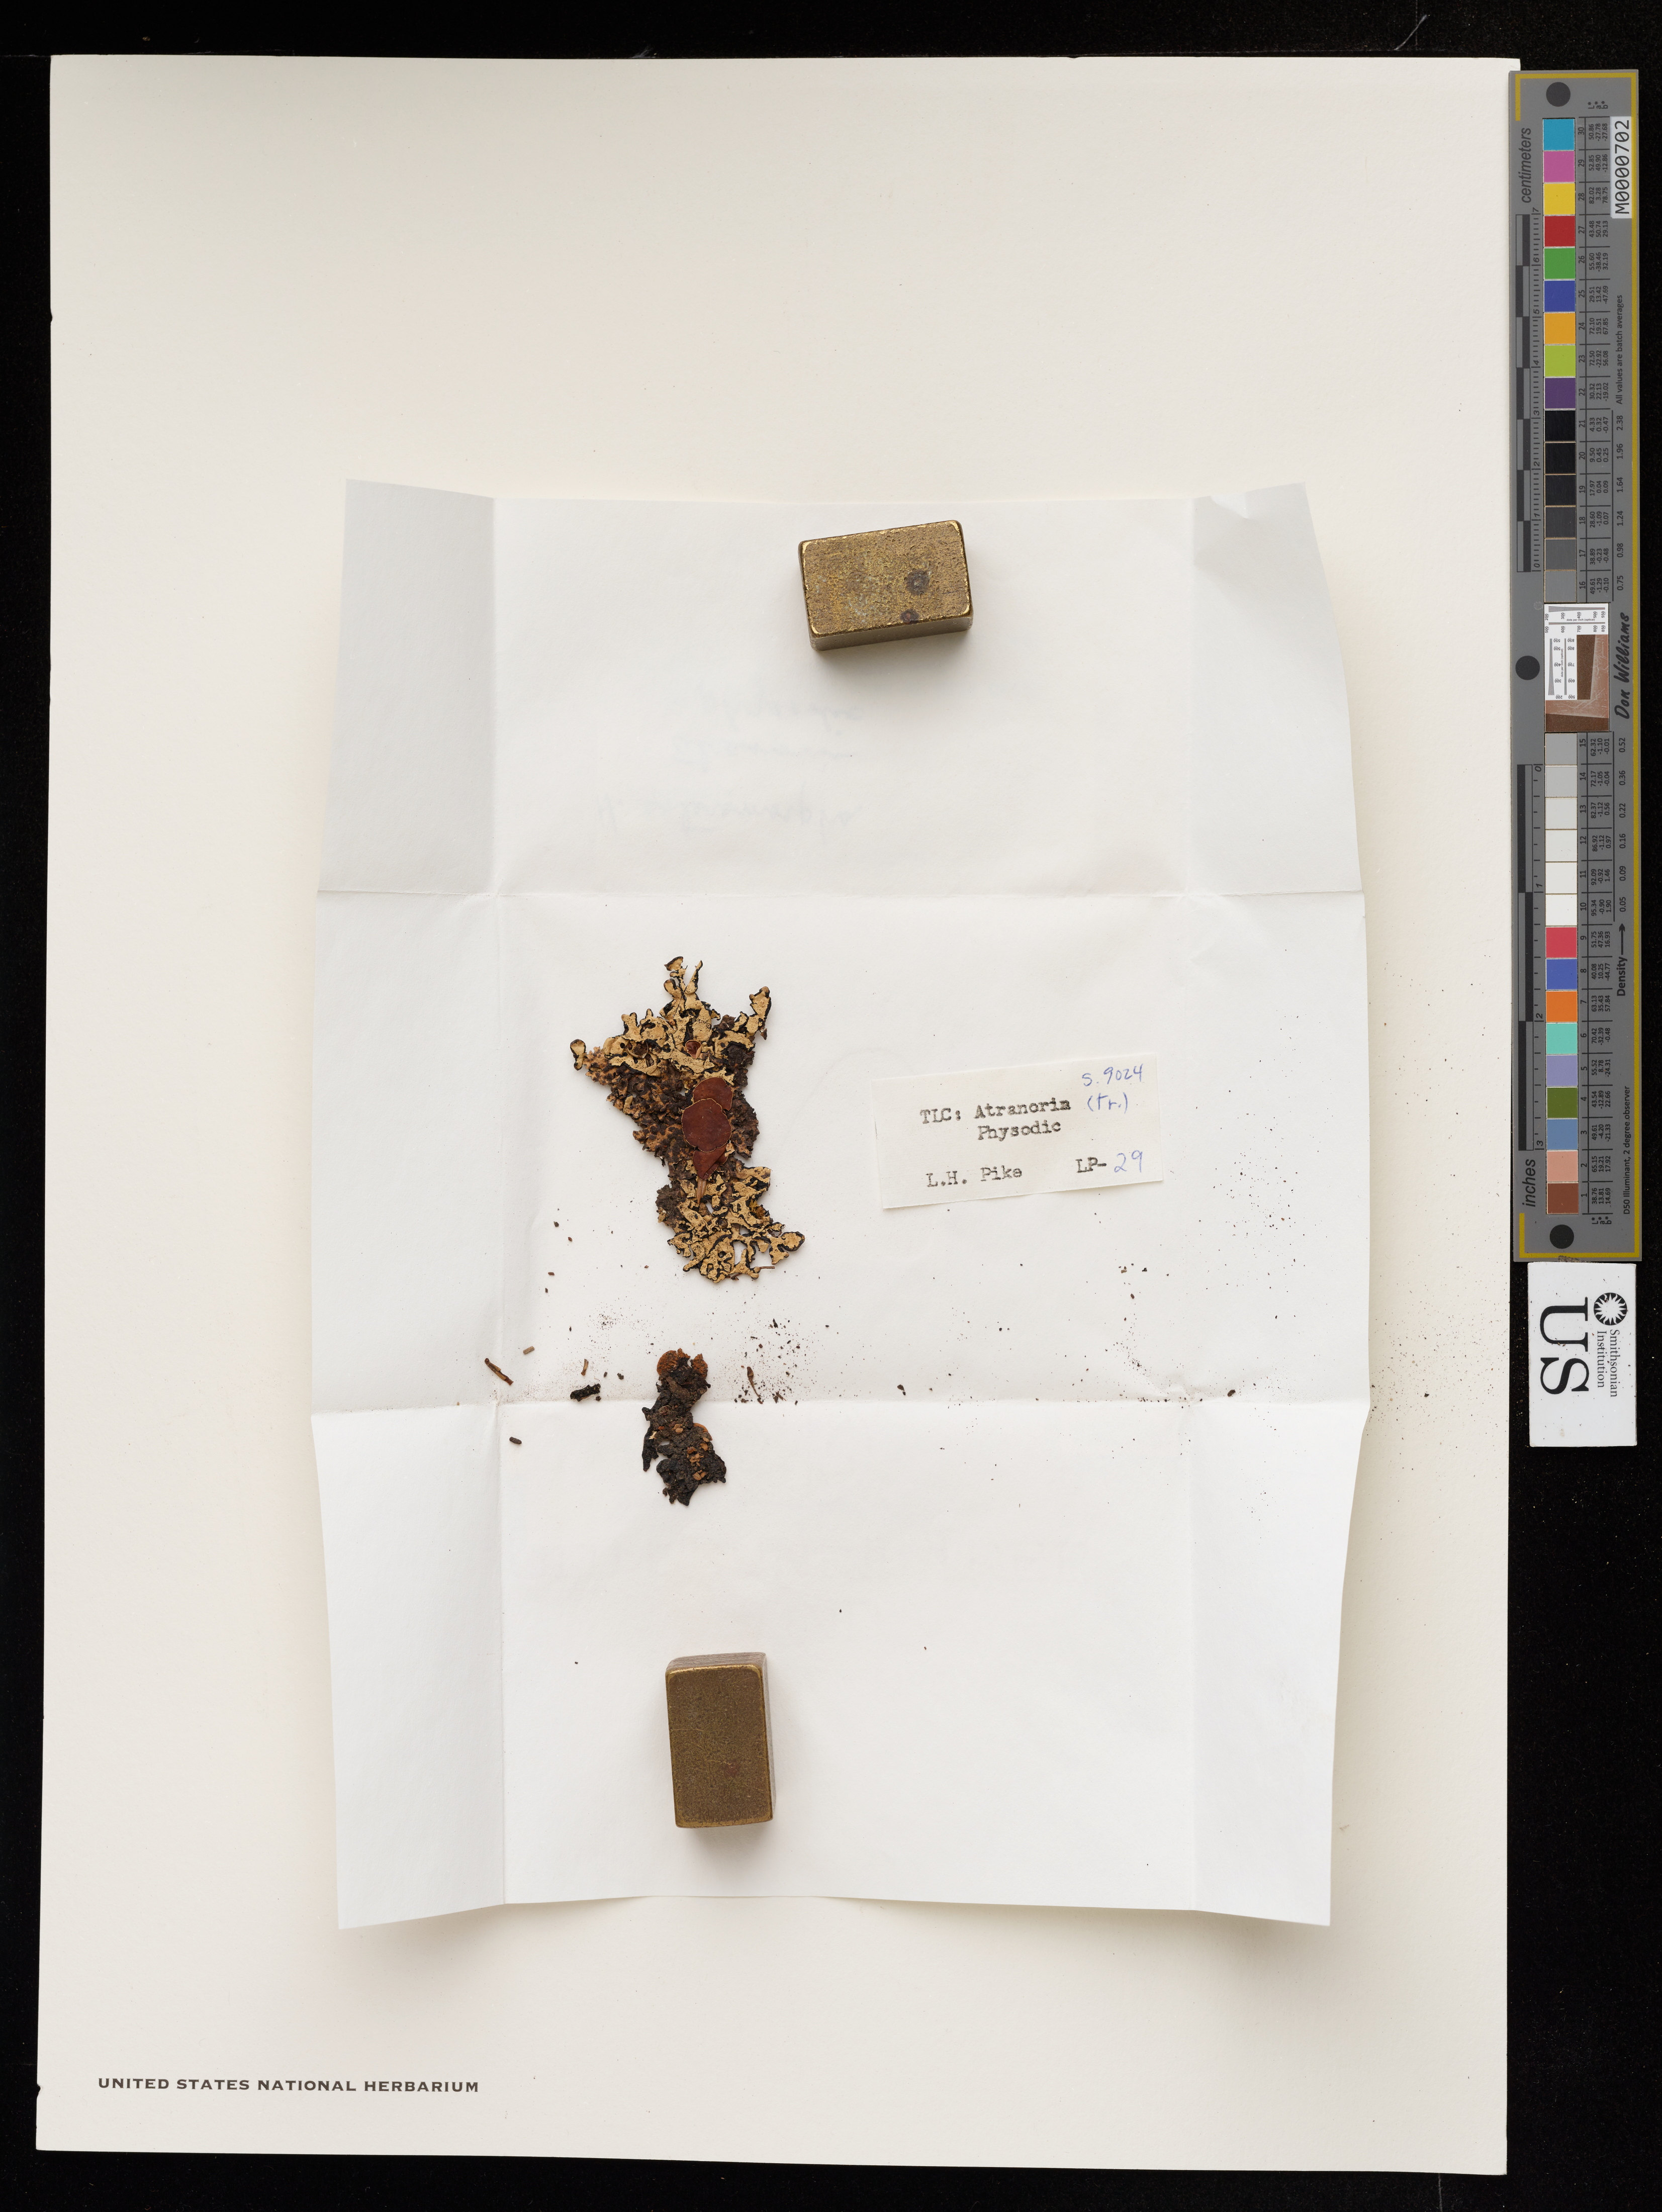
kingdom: Fungi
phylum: Ascomycota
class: Lecanoromycetes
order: Lecanorales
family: Parmeliaceae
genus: Hypogymnia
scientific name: Hypogymnia occidentalis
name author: L.H. Pike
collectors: E. P. Sheldon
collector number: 9024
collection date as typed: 29 Sep 1897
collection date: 1897-09-29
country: United States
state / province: Oregon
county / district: Union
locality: Mill creek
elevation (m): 0